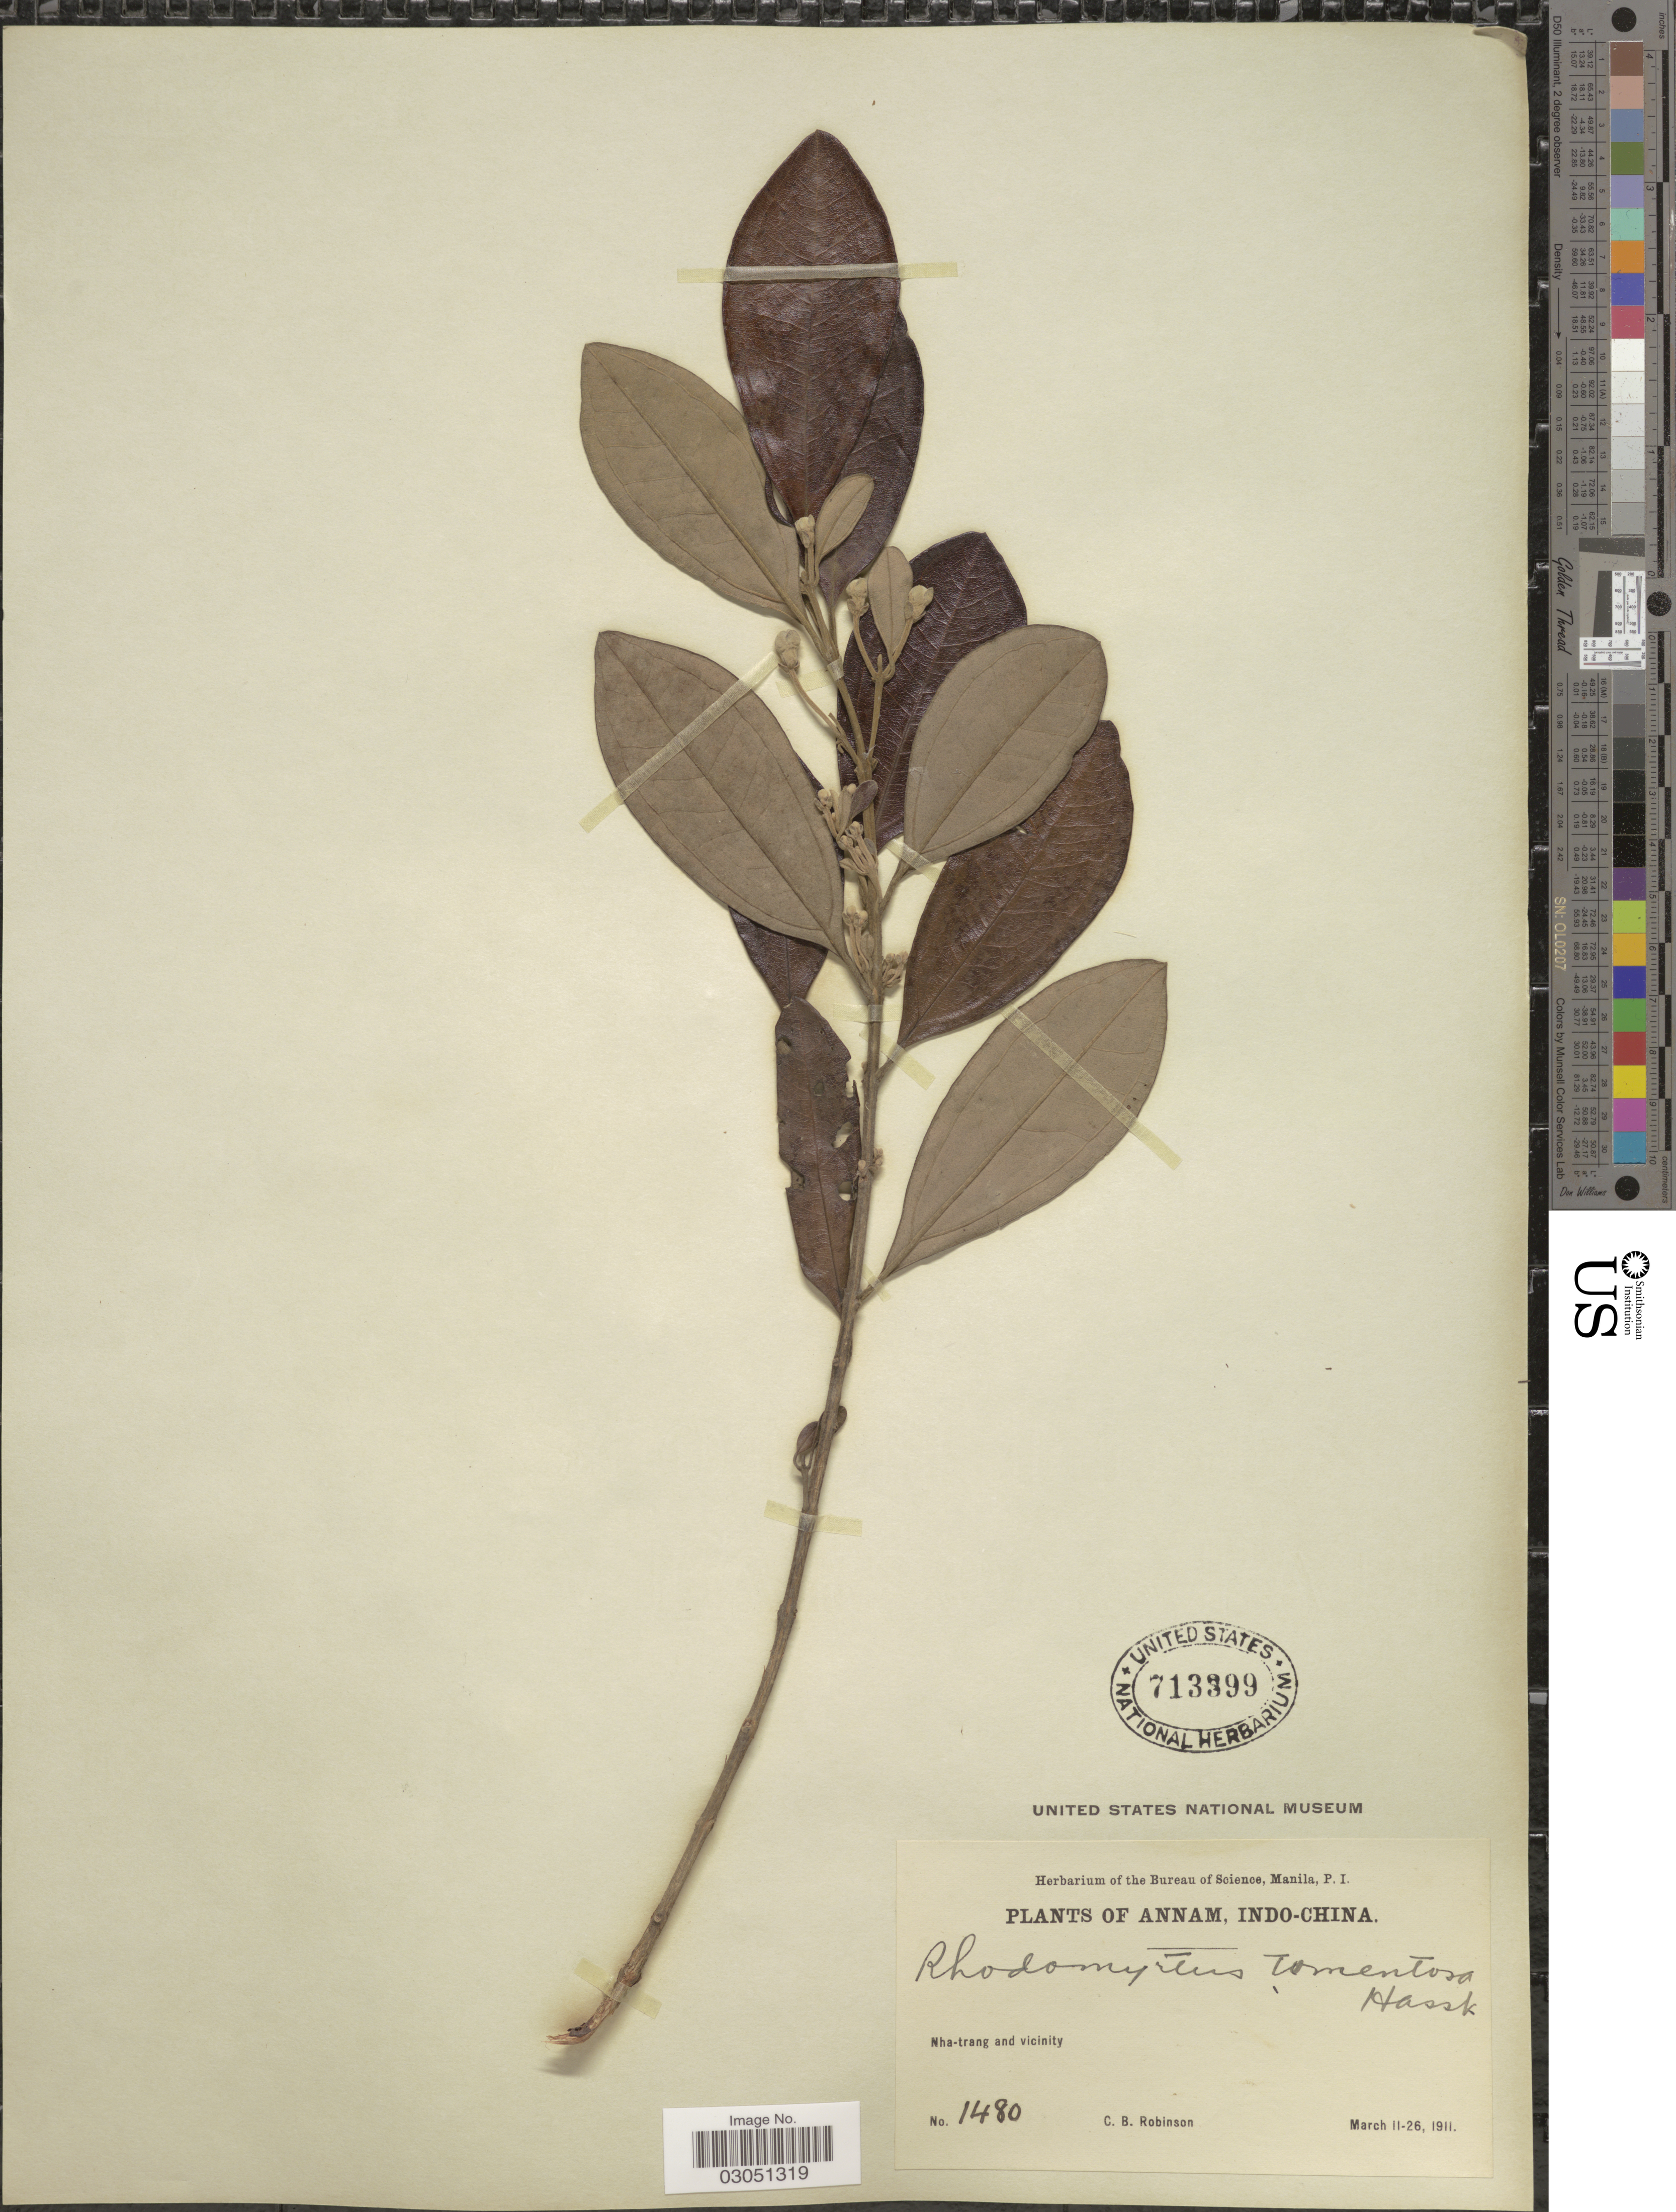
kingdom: Plantae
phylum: Tracheophyta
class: Magnoliopsida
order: Myrtales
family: Myrtaceae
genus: Rhodomyrtus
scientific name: Rhodomyrtus tomentosa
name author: (Aiton) Hassk.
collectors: C. Robinson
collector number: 1480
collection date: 1911-03-11/1911-03-26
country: Vietnam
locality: Annam, Indo-China. Nha-trang and vicinity.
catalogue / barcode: US 713399